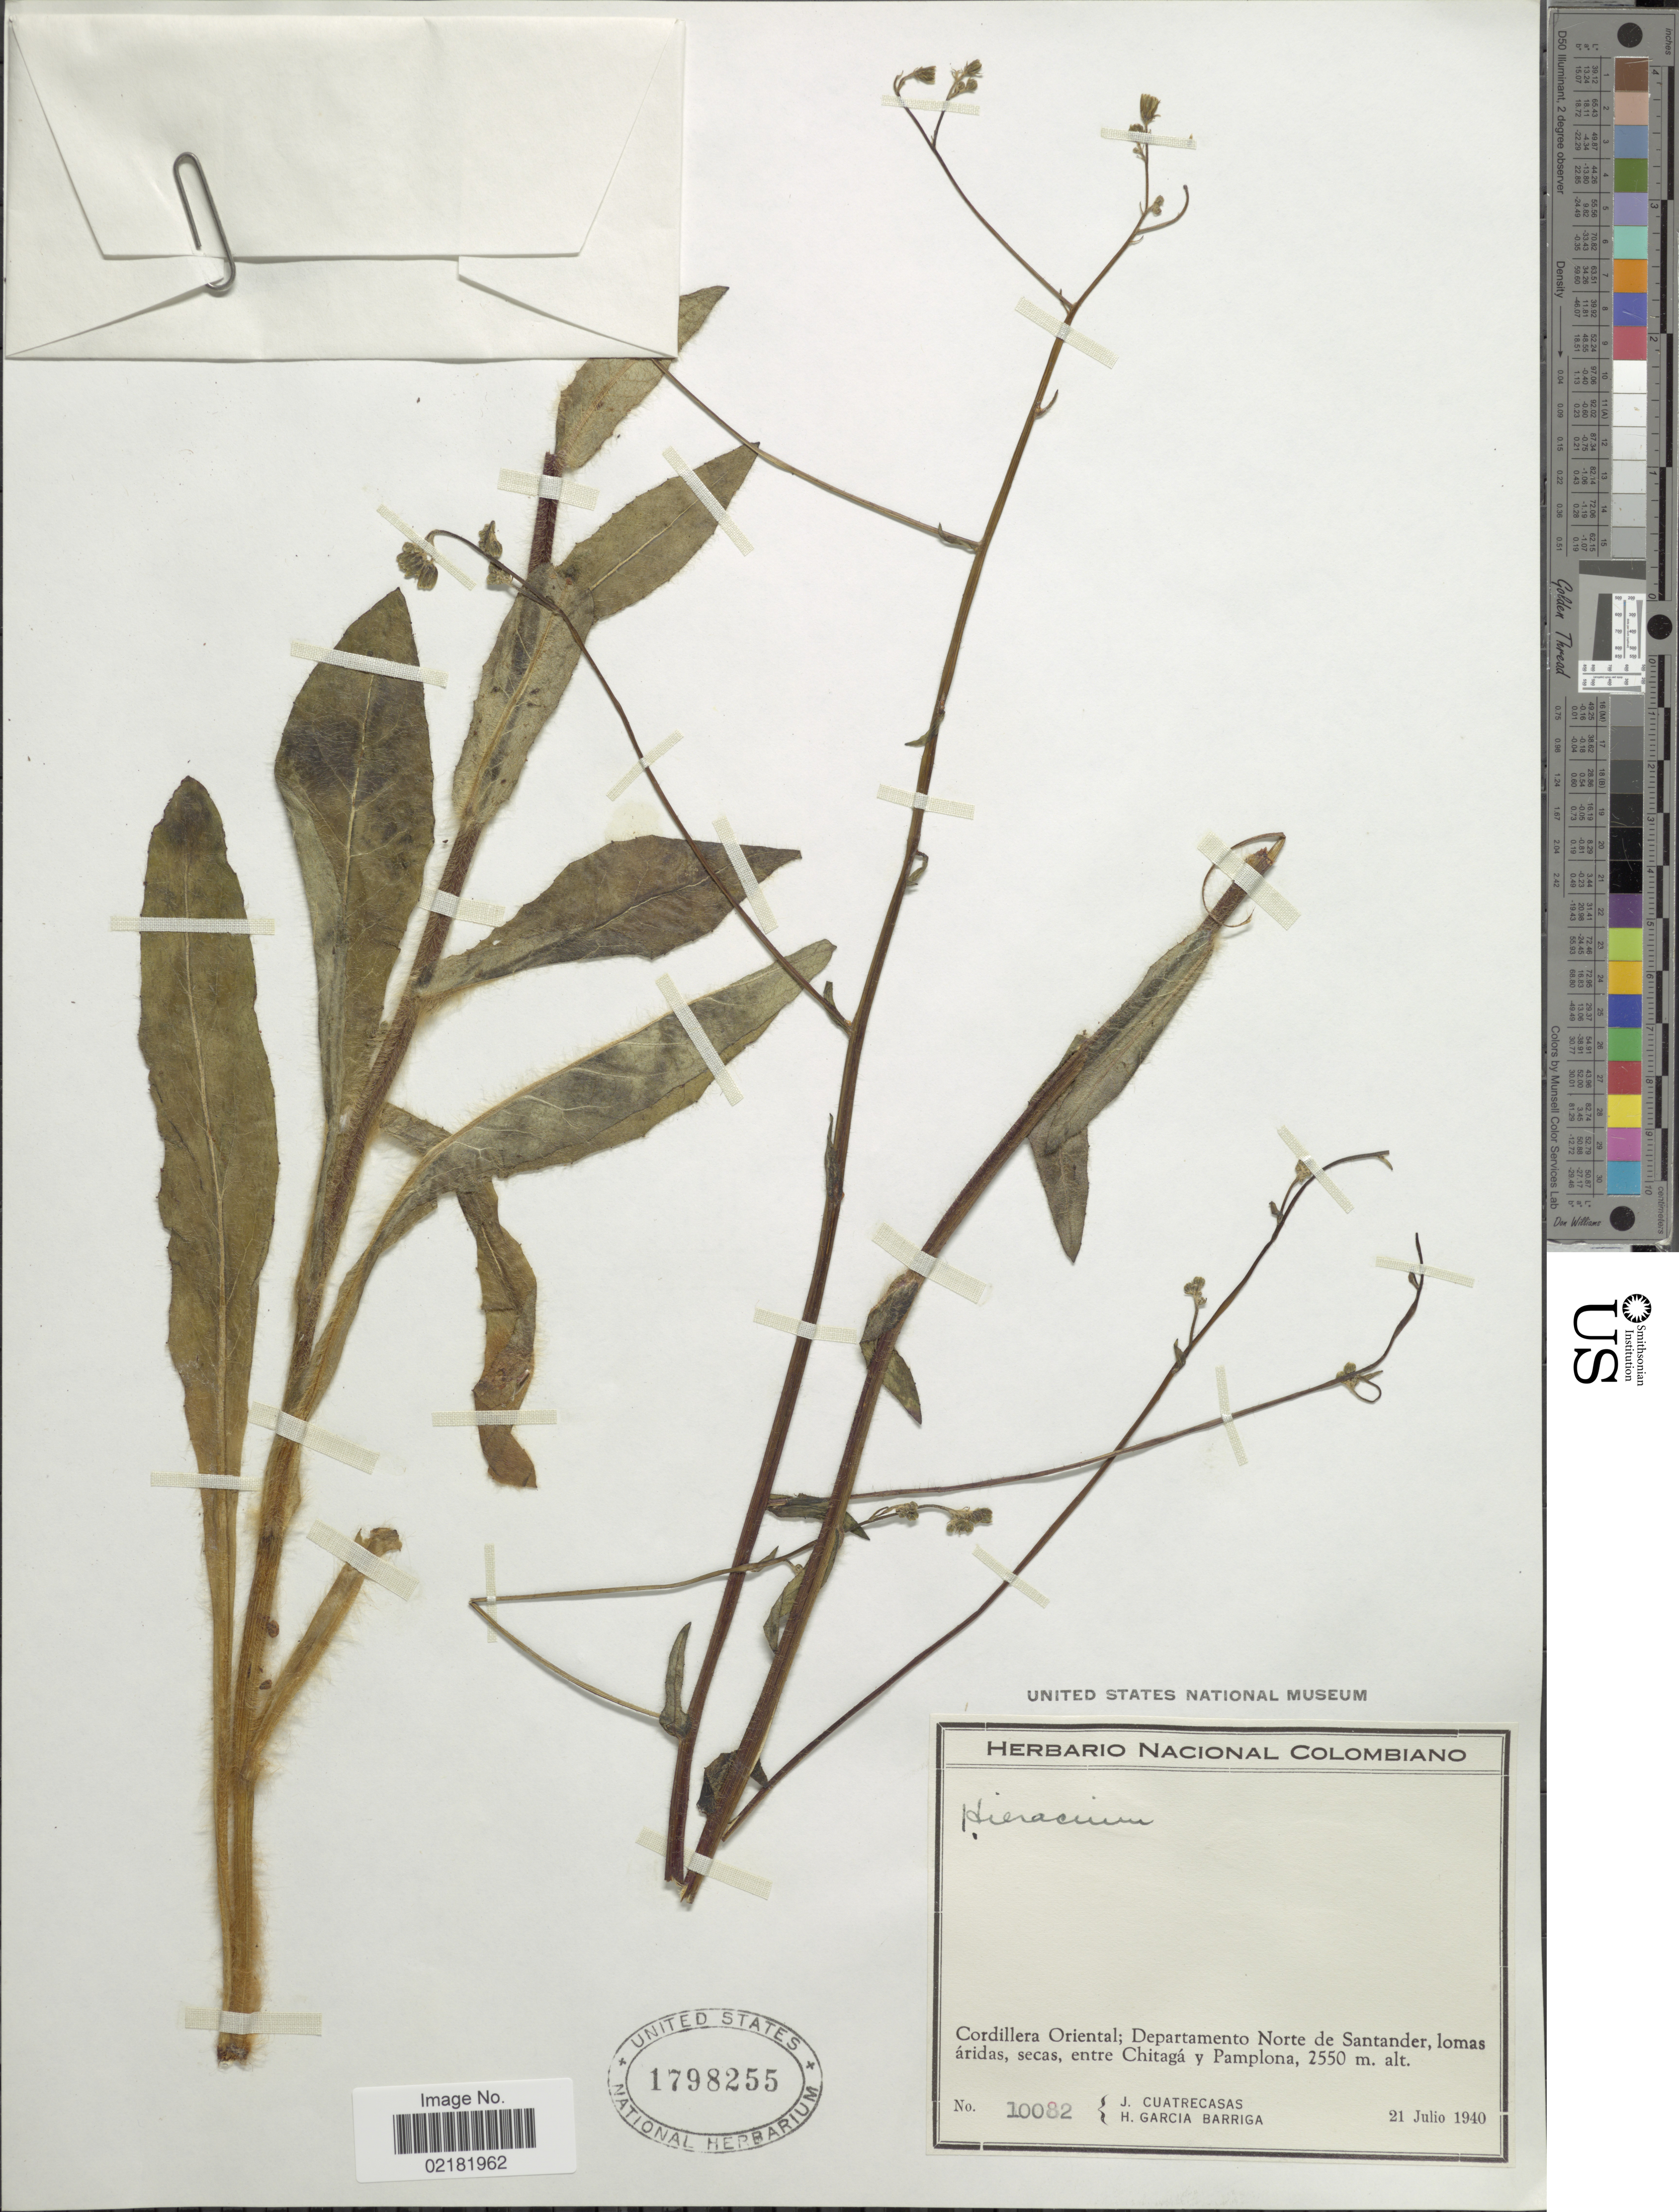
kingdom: Plantae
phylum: Tracheophyta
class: Magnoliopsida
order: Asterales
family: Asteraceae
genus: Hieracium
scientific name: Hieracium repandulare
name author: Druce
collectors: J. Cuatrecasas & H. García Barriga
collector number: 10082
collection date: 1940-07-21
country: Colombia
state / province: Norte de Santander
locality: Cordillera Oriental, lomas aridas, entre Chitaga y Pamplona.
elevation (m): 2550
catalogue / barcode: US 1798255